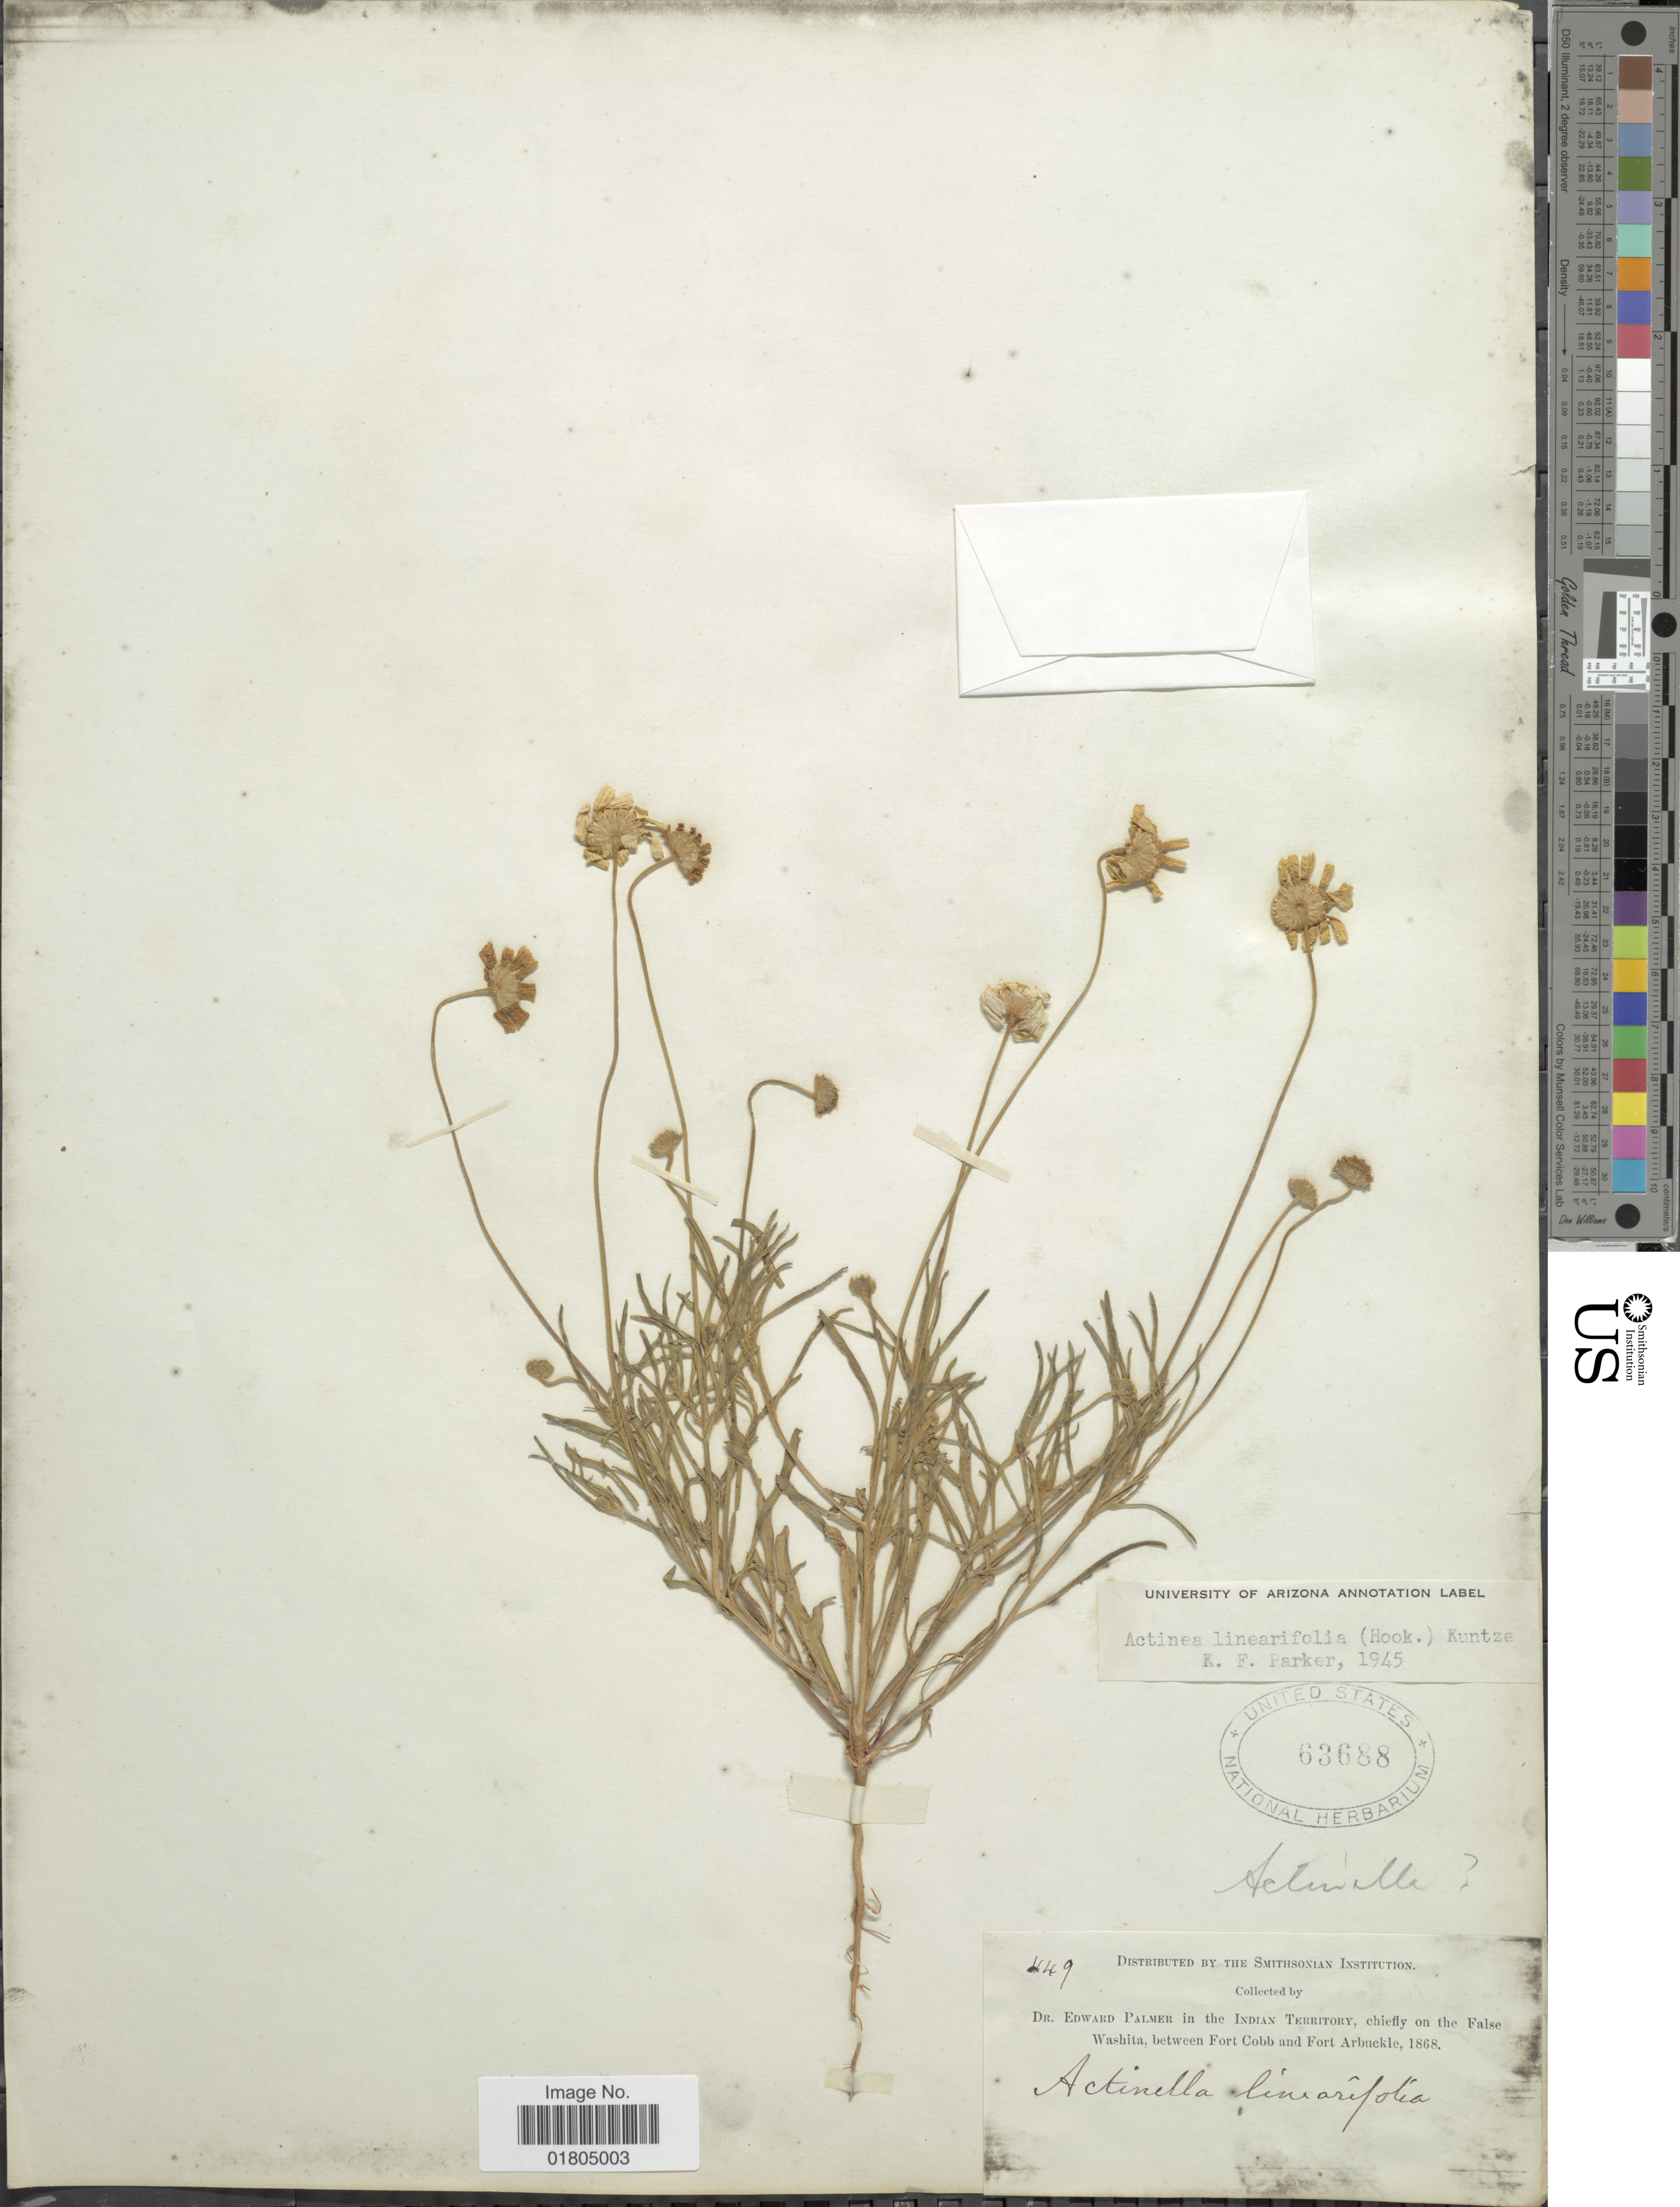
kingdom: Plantae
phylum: Tracheophyta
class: Magnoliopsida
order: Asterales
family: Asteraceae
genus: Actinea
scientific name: Actinea linearifolia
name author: (Hook.) Kuntze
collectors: E. Palmer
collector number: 449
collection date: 1868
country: United States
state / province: Oklahoma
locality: In the Indian Territory, chiefly on the False Washita, between Fort Cobb and Fort Arbuckle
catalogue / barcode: US 63688